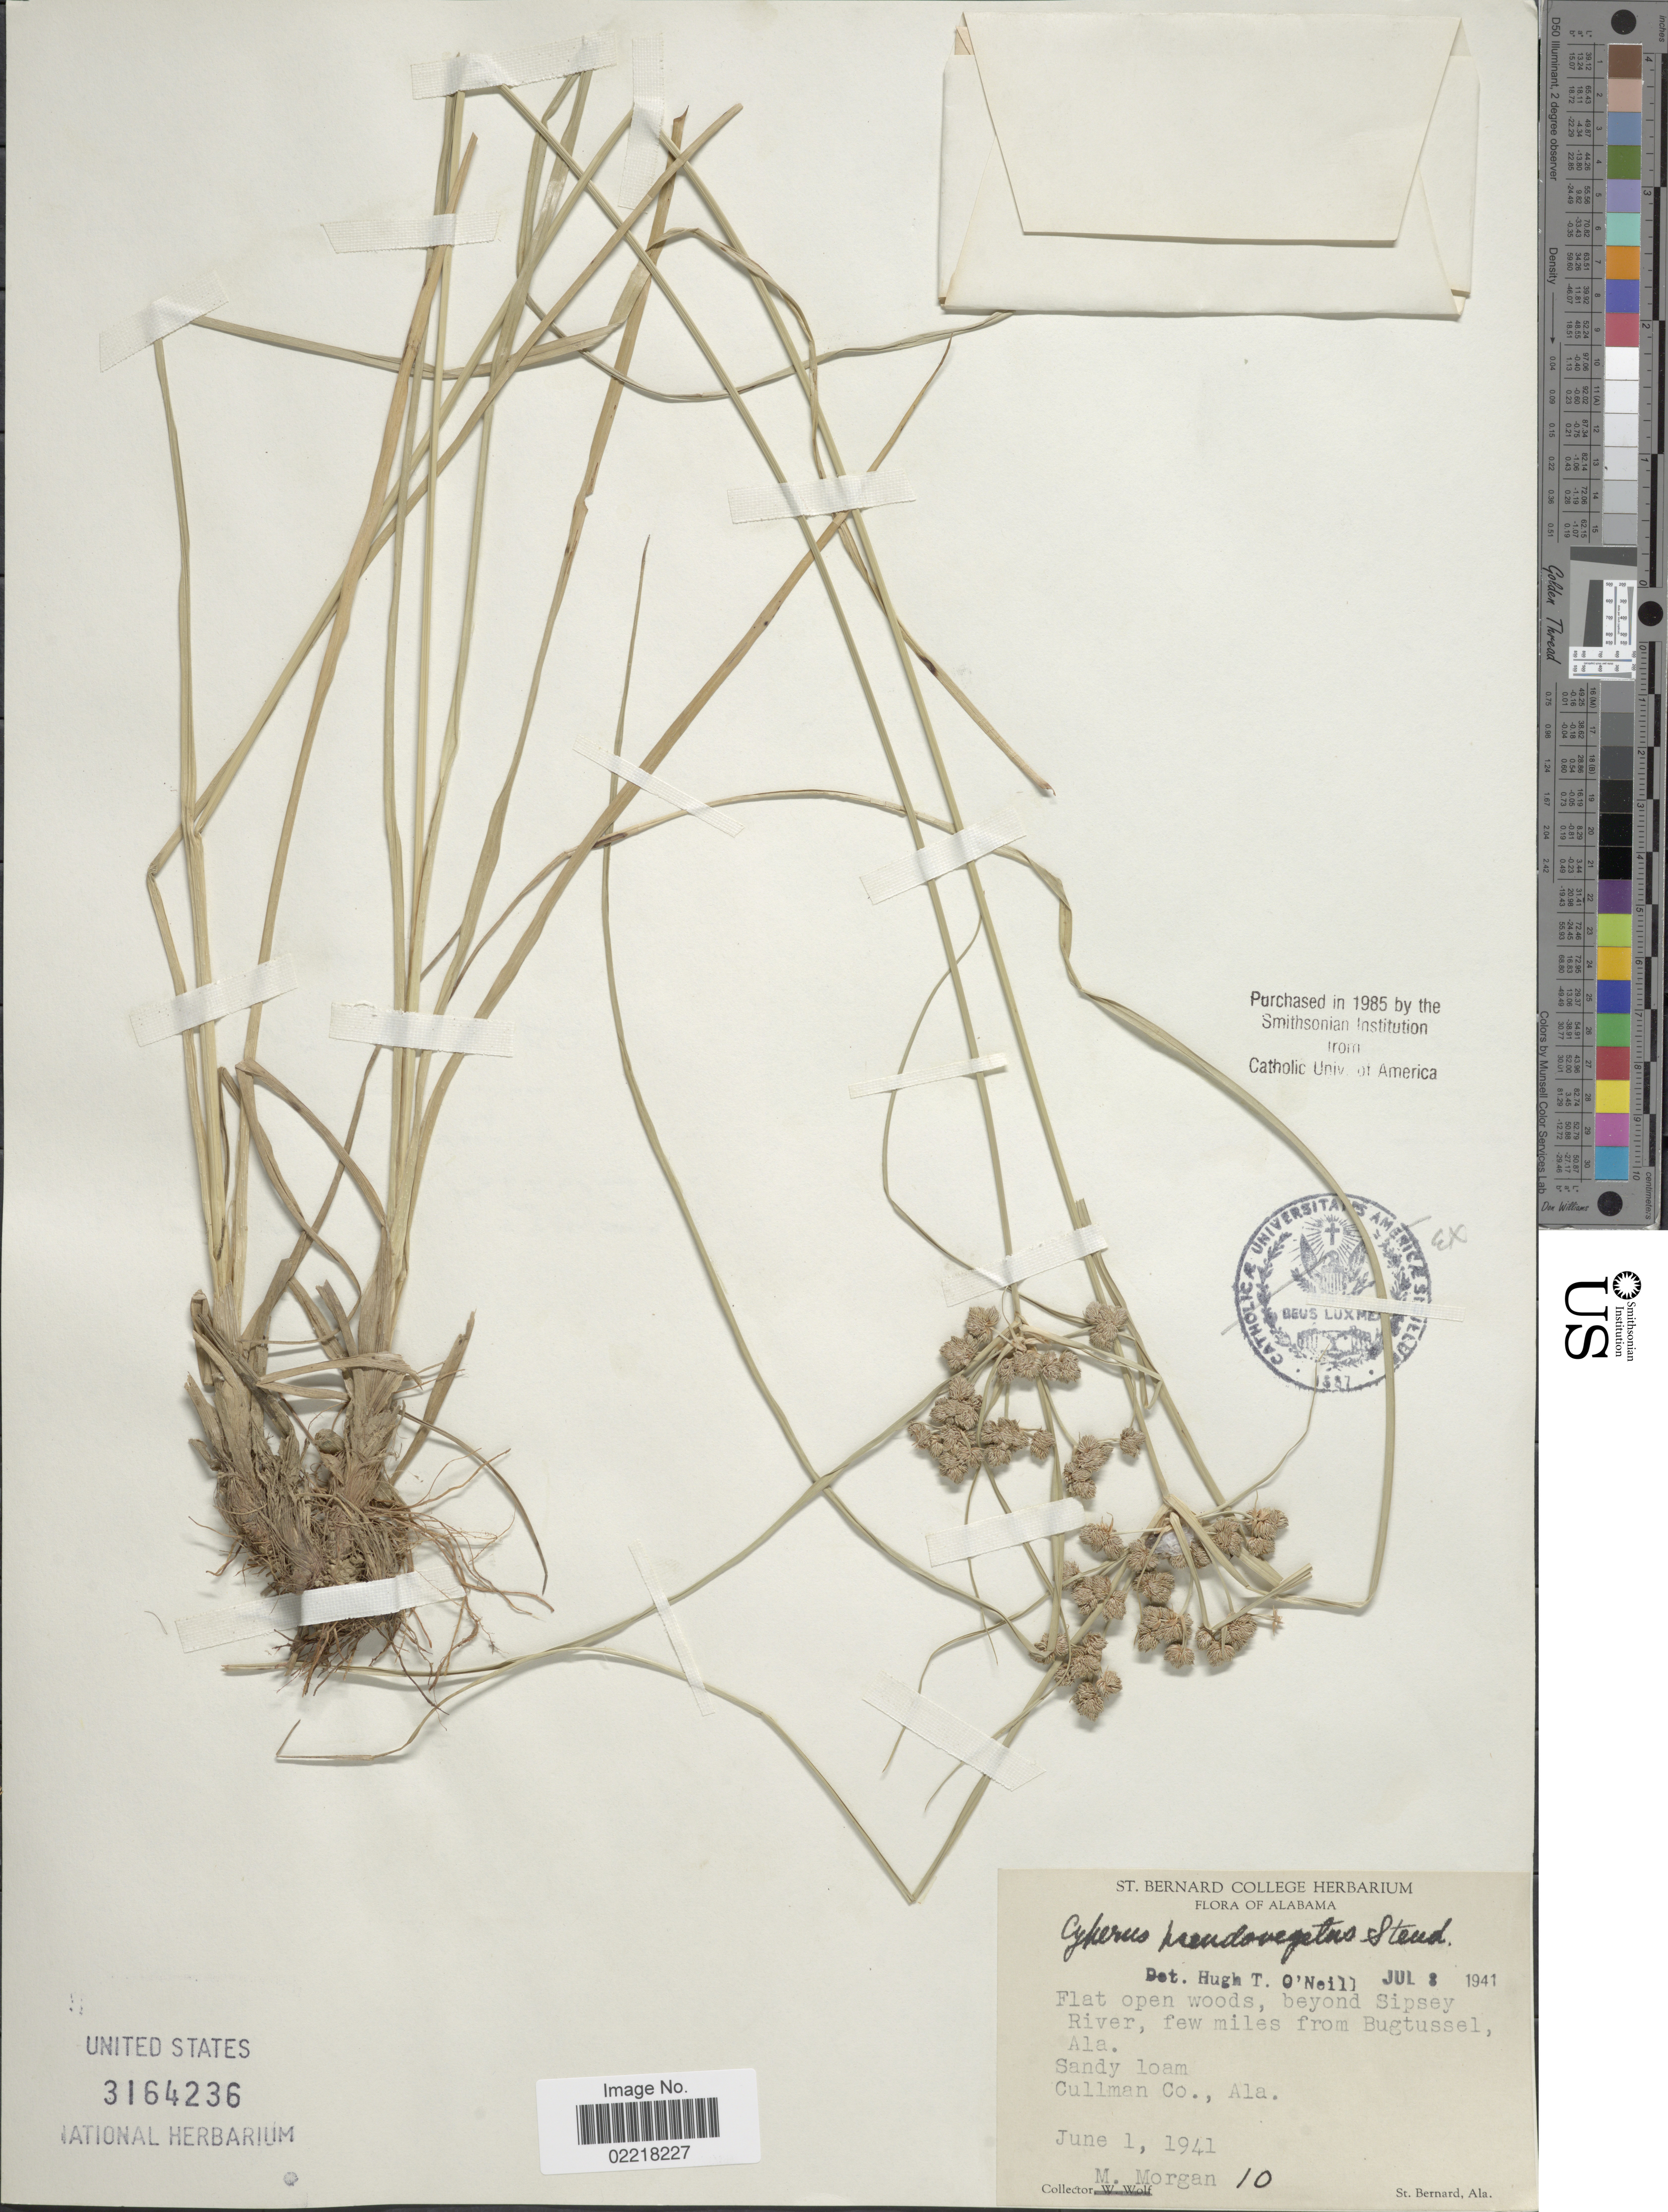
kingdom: Plantae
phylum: Tracheophyta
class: Liliopsida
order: Poales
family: Cyperaceae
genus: Cyperus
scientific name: Cyperus pseudovegetus Steud.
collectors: M. Morgan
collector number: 10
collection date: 1941-06-01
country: United States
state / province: Alabama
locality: Beyond Sipsey River, few miles from Bugtussel, Ala., Cullman Co.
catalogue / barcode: US 3164236